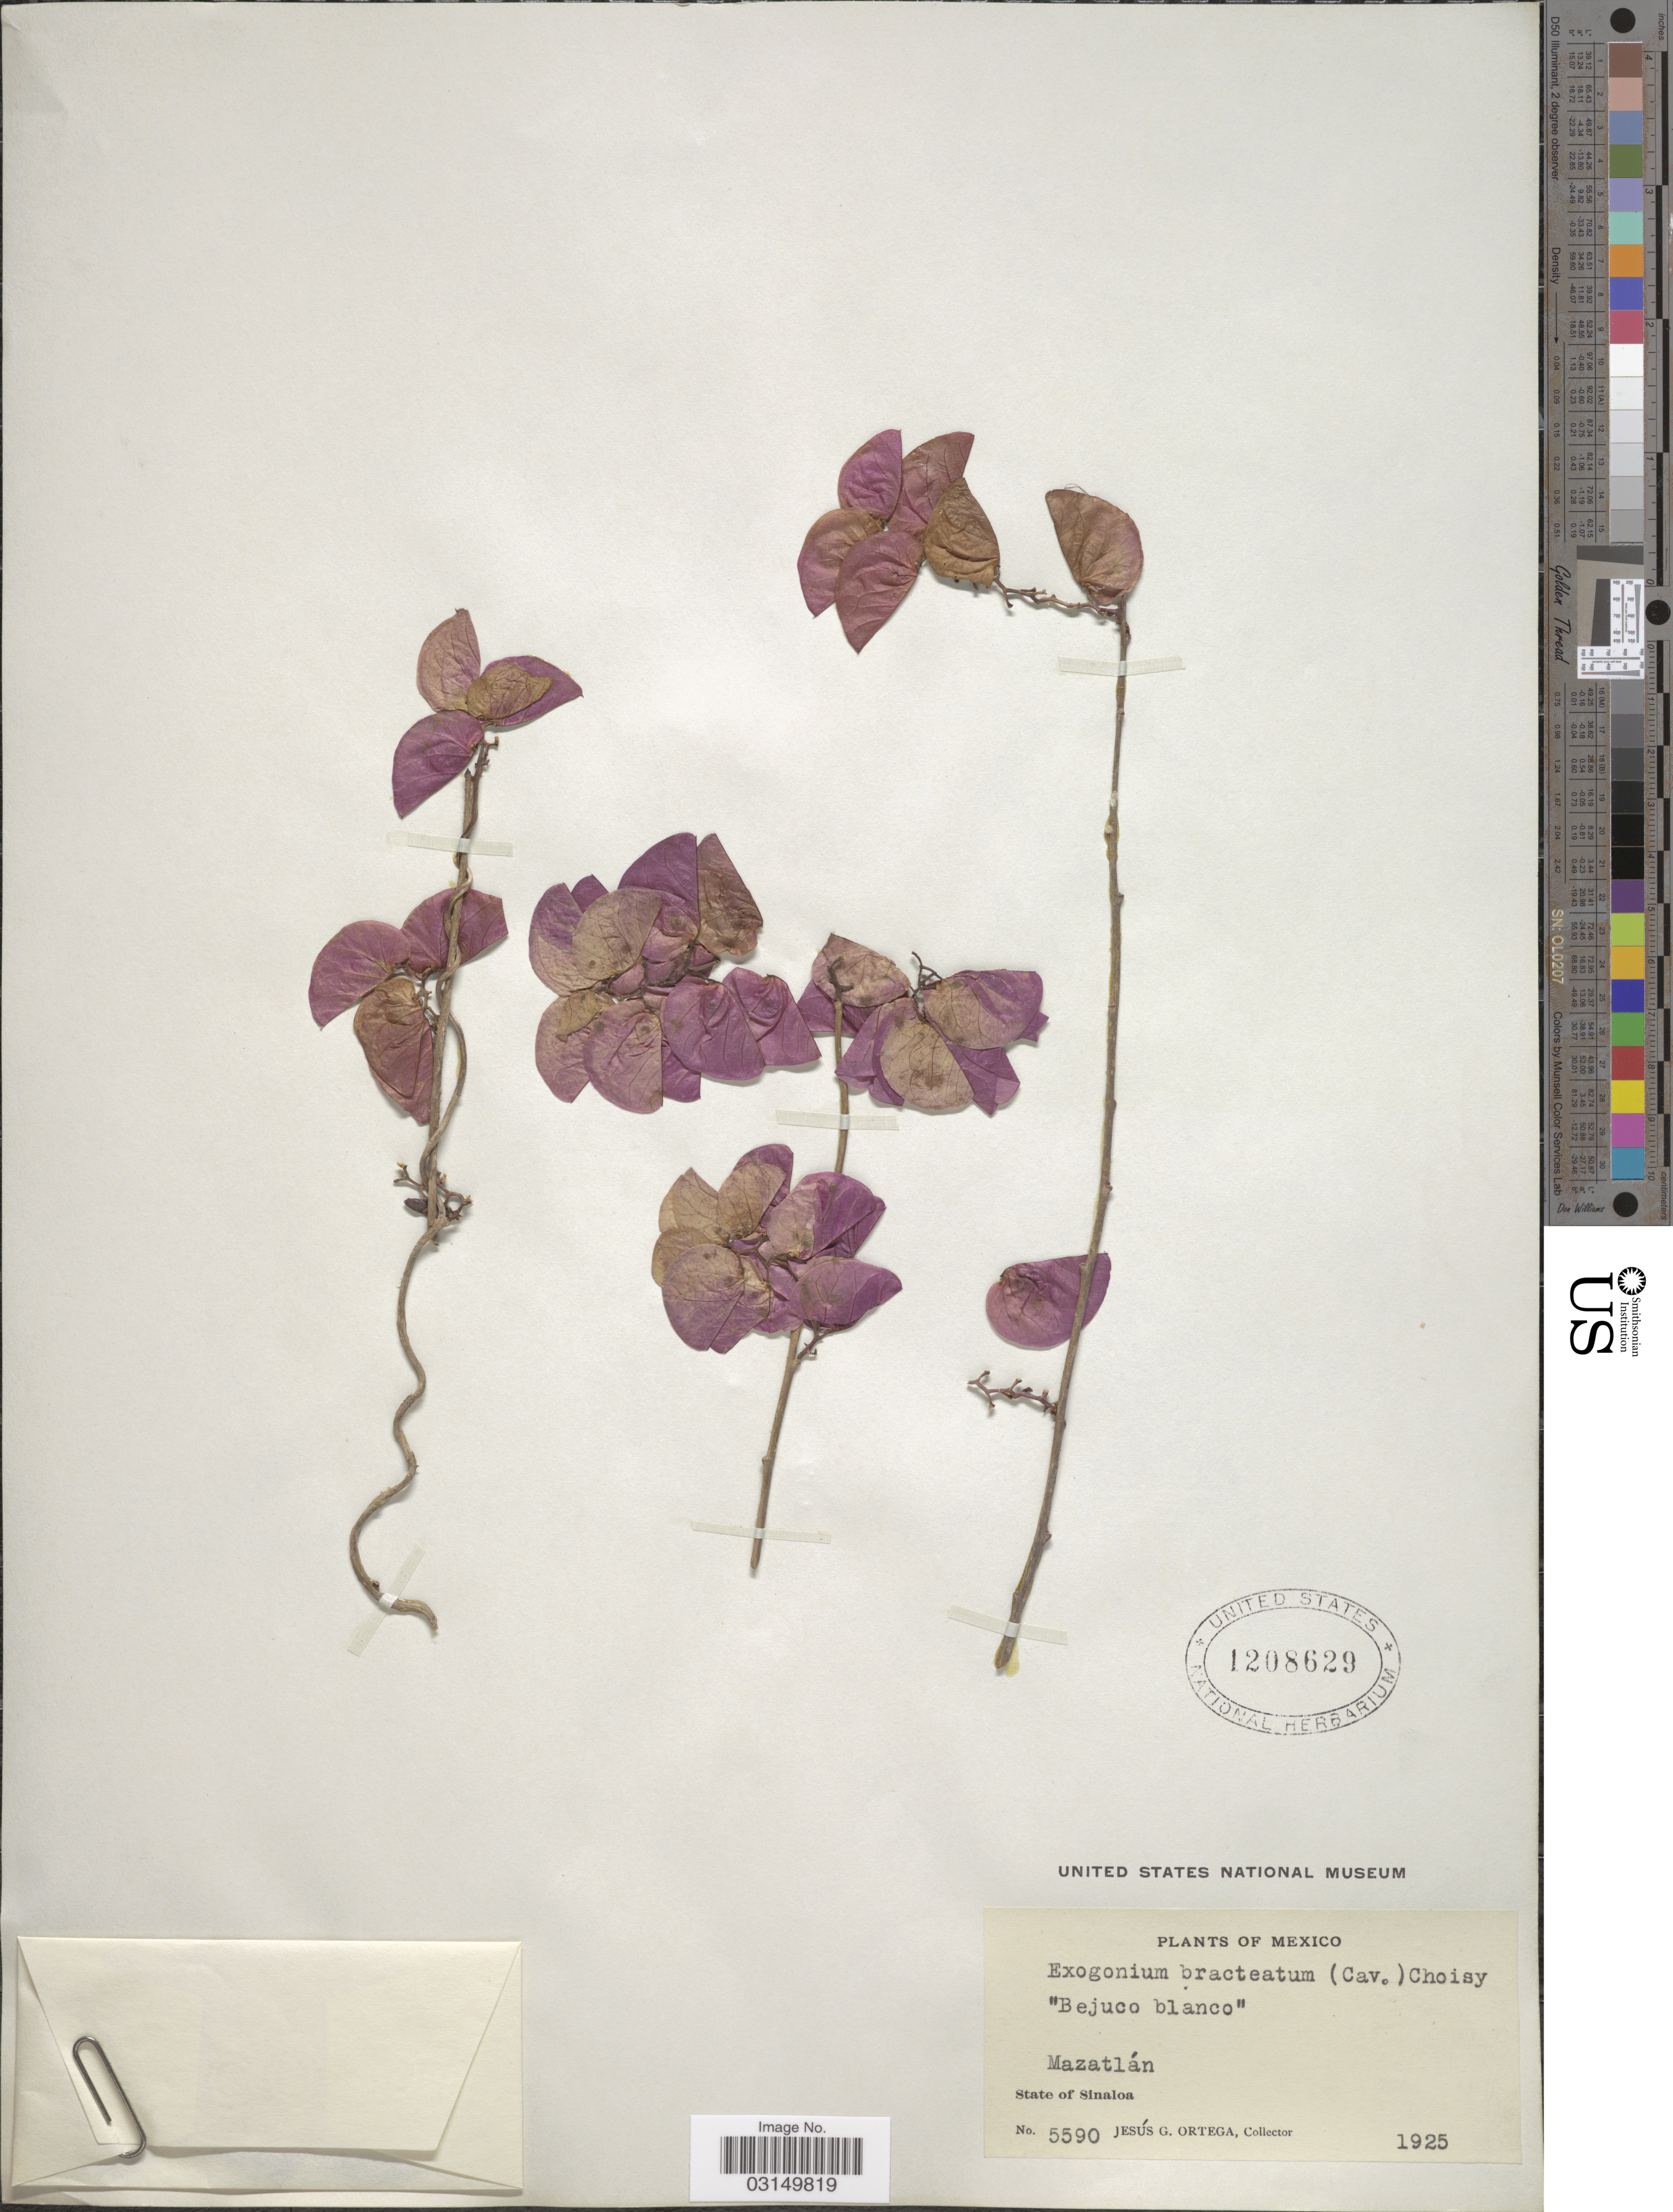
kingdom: Plantae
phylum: Tracheophyta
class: Magnoliopsida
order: Solanales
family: Convolvulaceae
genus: Ipomoea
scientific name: Ipomoea bracteata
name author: Cav.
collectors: J. Ortega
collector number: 5590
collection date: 1925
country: Mexico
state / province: Sinaloa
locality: Mazatlán, State of Sinaloa.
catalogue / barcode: US 1208629